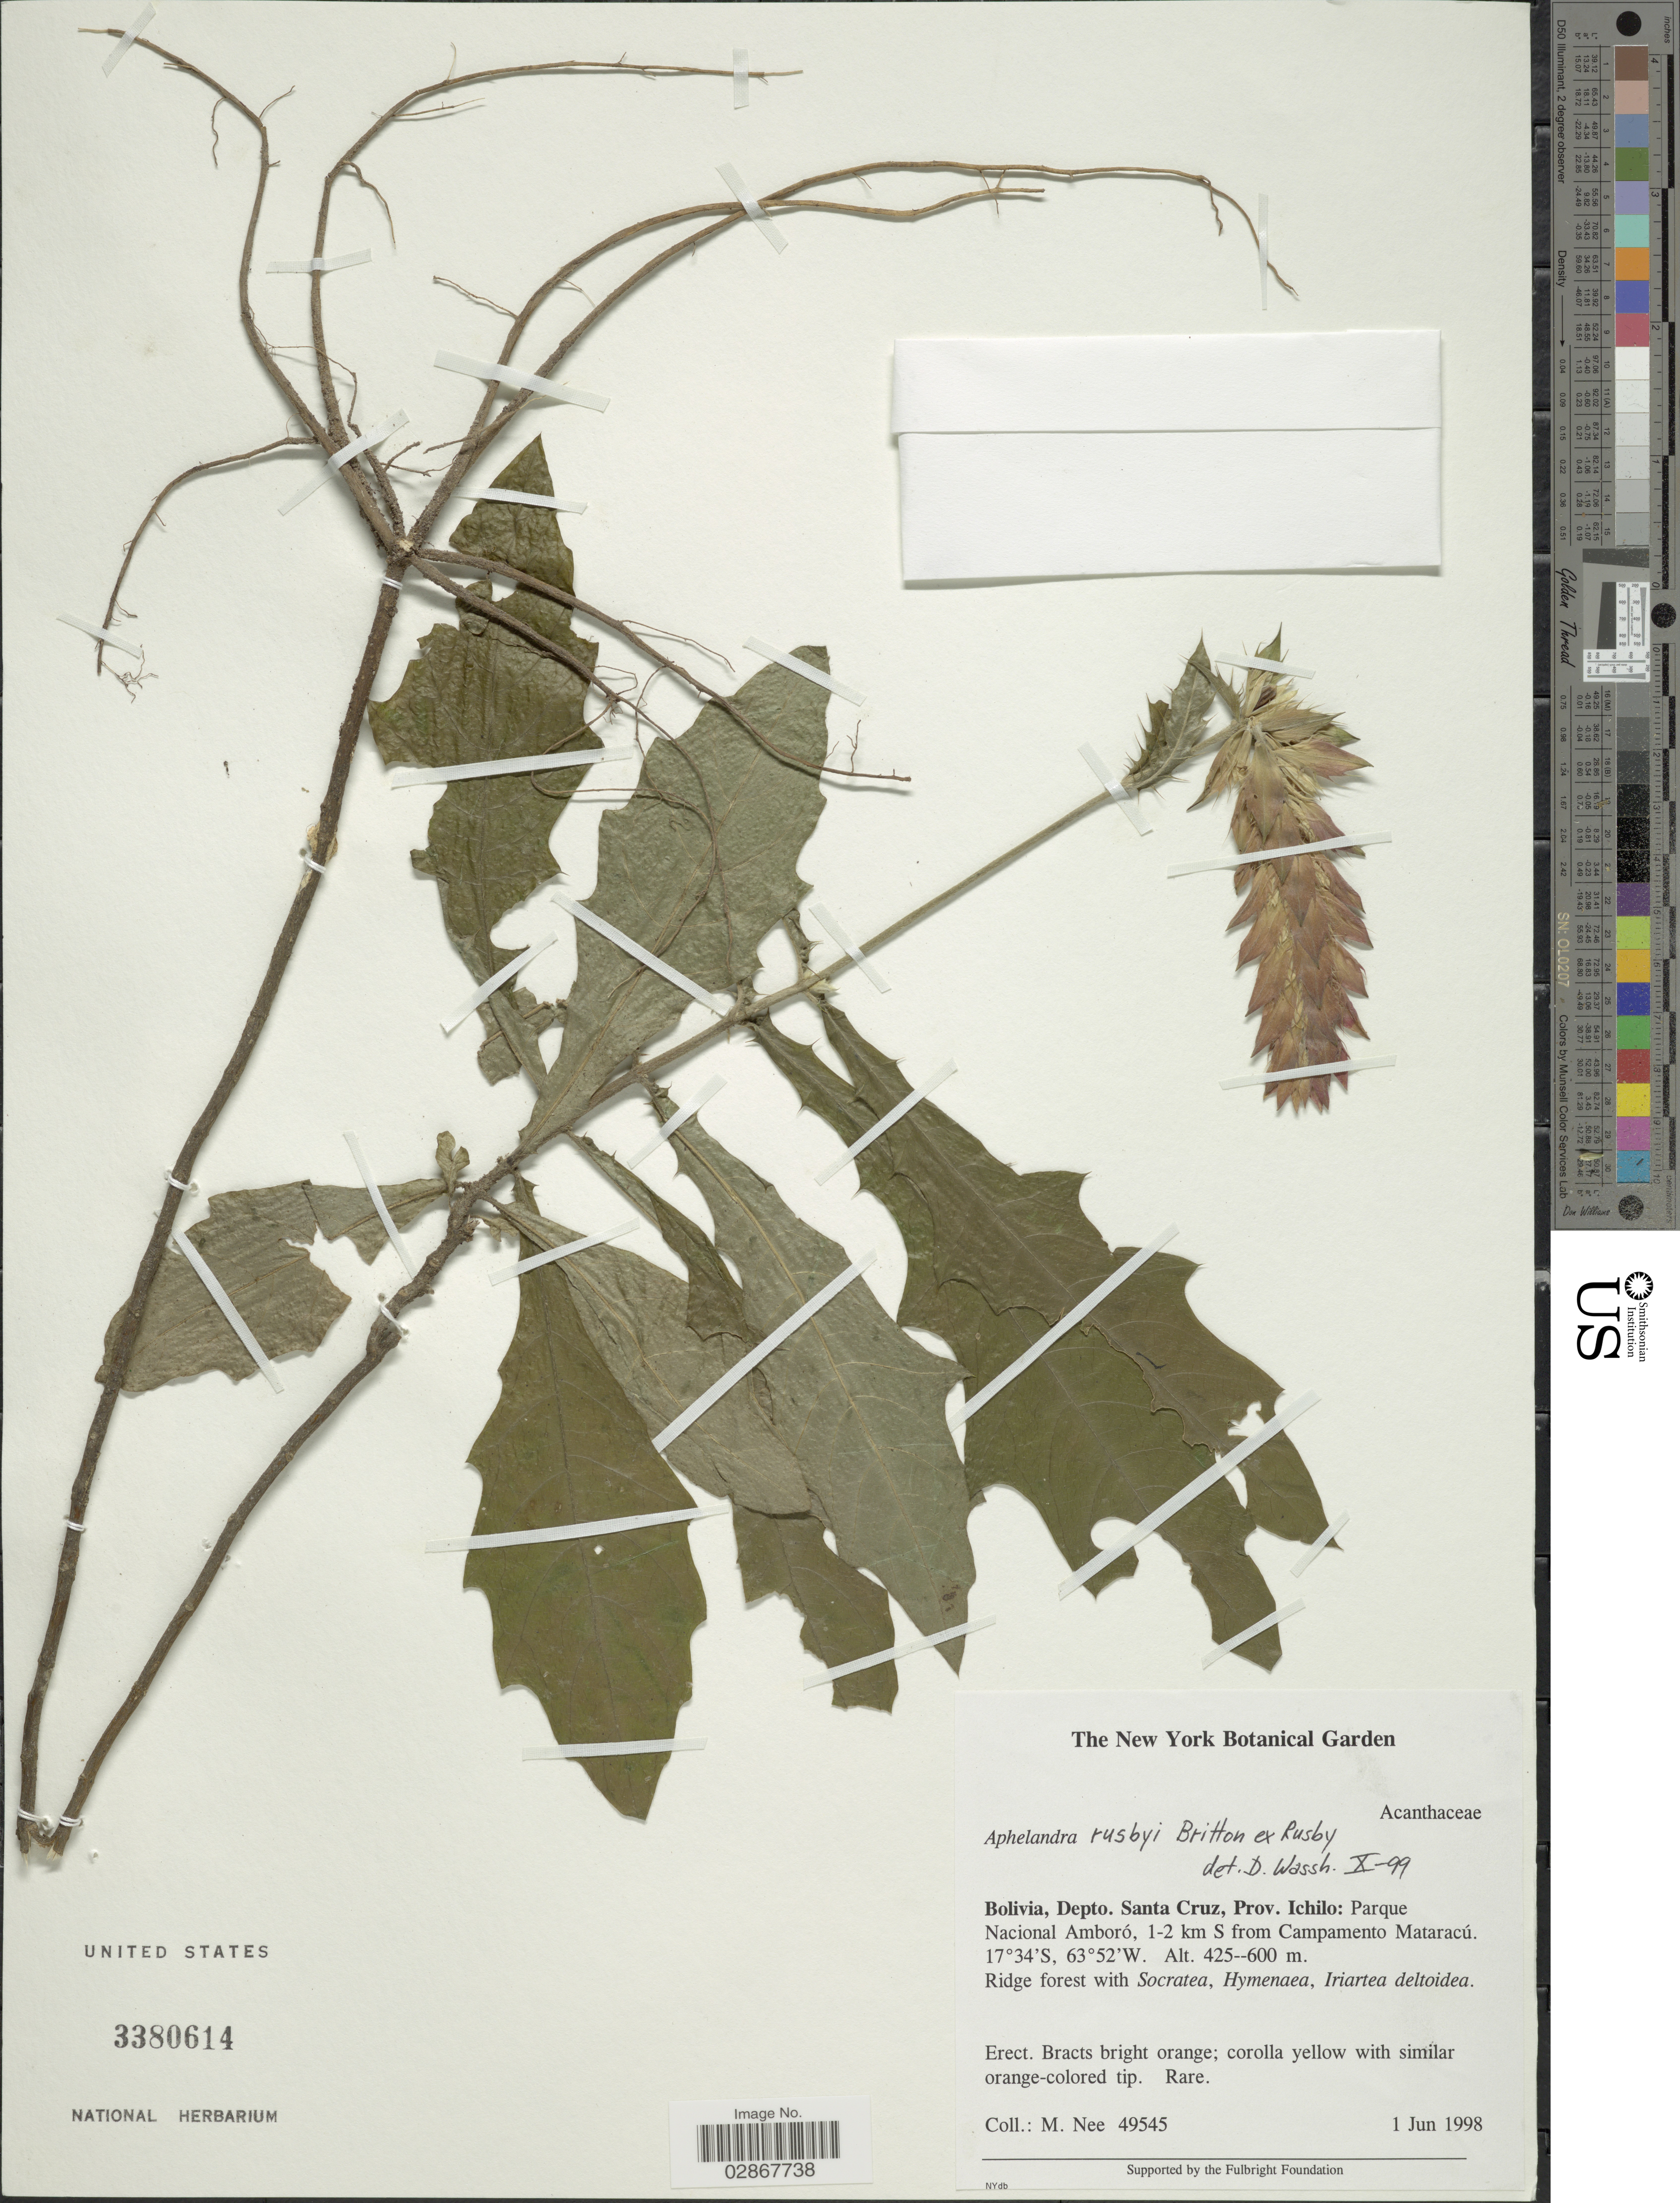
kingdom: Plantae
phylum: Tracheophyta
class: Magnoliopsida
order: Lamiales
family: Acanthaceae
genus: Aphelandra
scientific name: Aphelandra rusbyi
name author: Britton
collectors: M. Nee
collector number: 49545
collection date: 1998-06-01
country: Bolivia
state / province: Santa Cruz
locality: Depto. Santa Cruz, Prov. Ichilo: Parque Nacional Amboró, 1-2 km S from Campamento Mataracú.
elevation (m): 425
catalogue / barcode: US 3380614